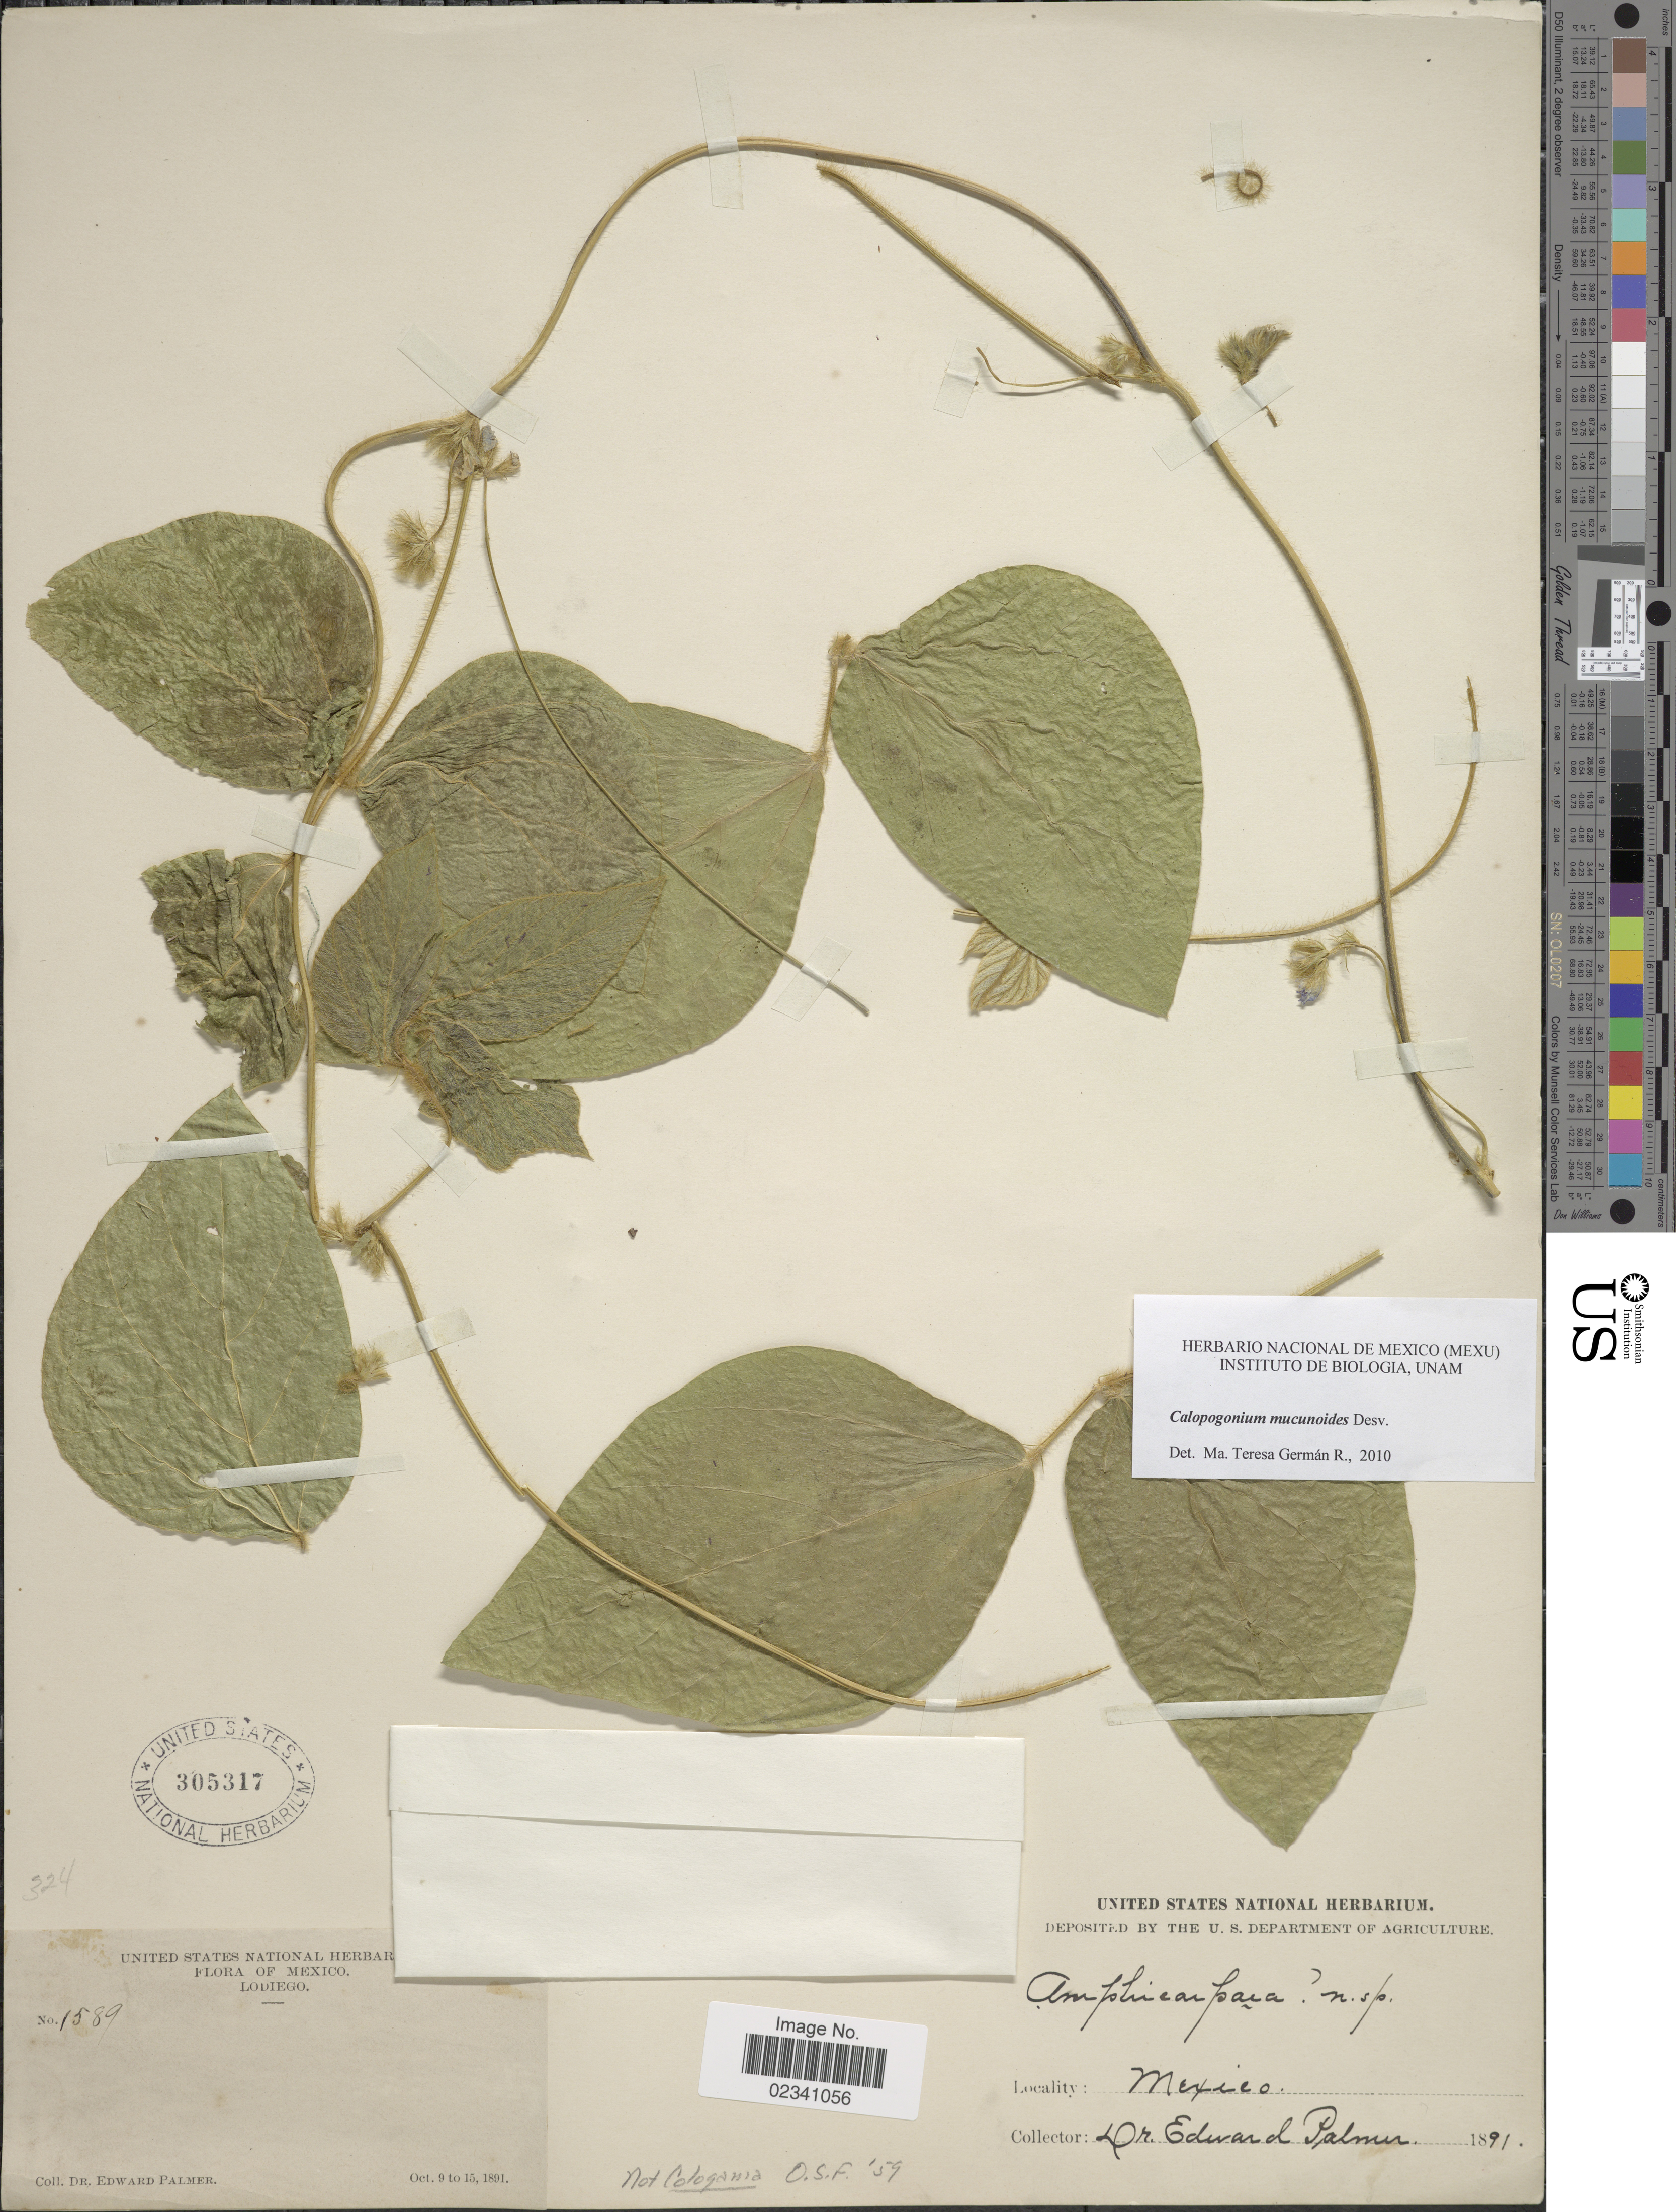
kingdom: Plantae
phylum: Tracheophyta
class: Magnoliopsida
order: Fabales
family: Fabaceae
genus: Calopogonium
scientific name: Calopogonium mucunoides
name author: Desv.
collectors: E. Palmer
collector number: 1589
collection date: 1891-10-09/1891-10-15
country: Mexico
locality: Lodiego, Mexico.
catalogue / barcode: US 305317